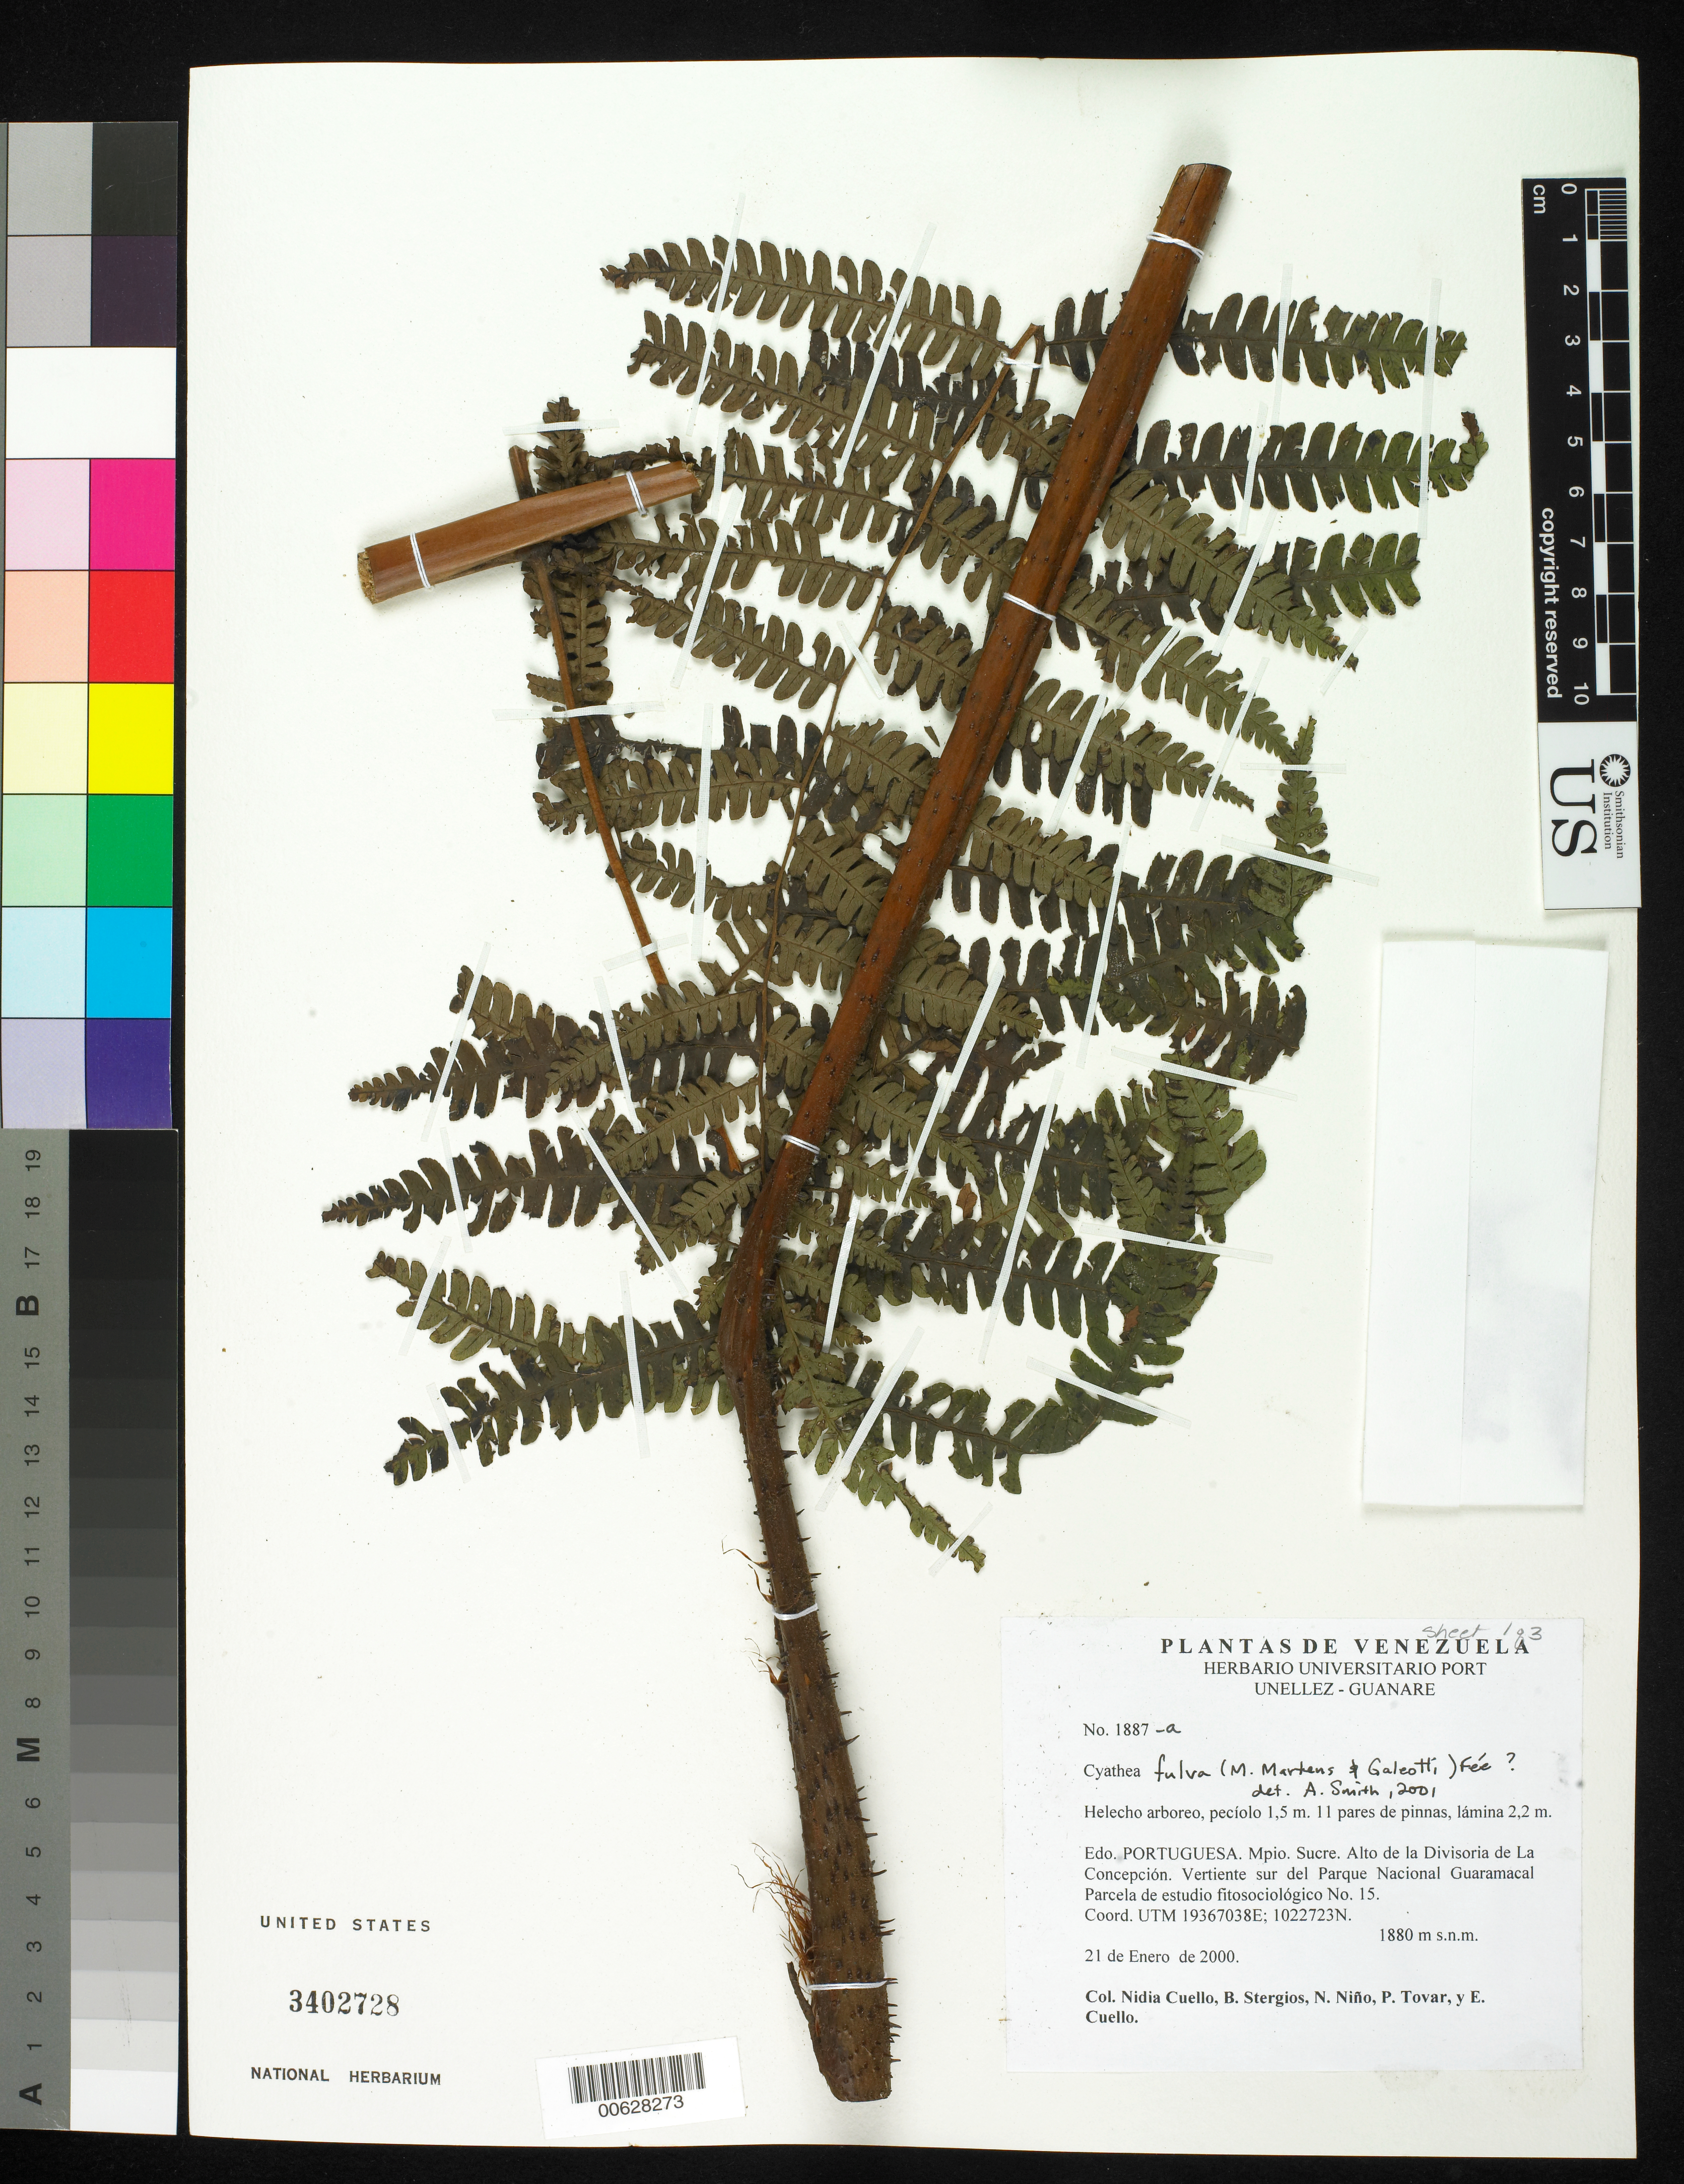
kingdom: Plantae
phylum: Tracheophyta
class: Polypodiopsida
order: Cyatheales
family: Cyatheaceae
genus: Cyathea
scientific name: Cyathea fulva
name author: (M. Martens & Galeotti) Fée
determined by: Smith, Alan R., (UC)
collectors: N. L. Cuello, B. G. Stergios, S. M. Niño, P. Tovar & E. Cuello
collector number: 1887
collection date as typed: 21 Jan 2000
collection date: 2000-01-21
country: Venezuela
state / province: Portuguesa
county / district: Sucre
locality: Divisoria de La Concepción, vertiente S Parque Nacional Guaramacal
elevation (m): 1880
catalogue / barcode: US 3402728